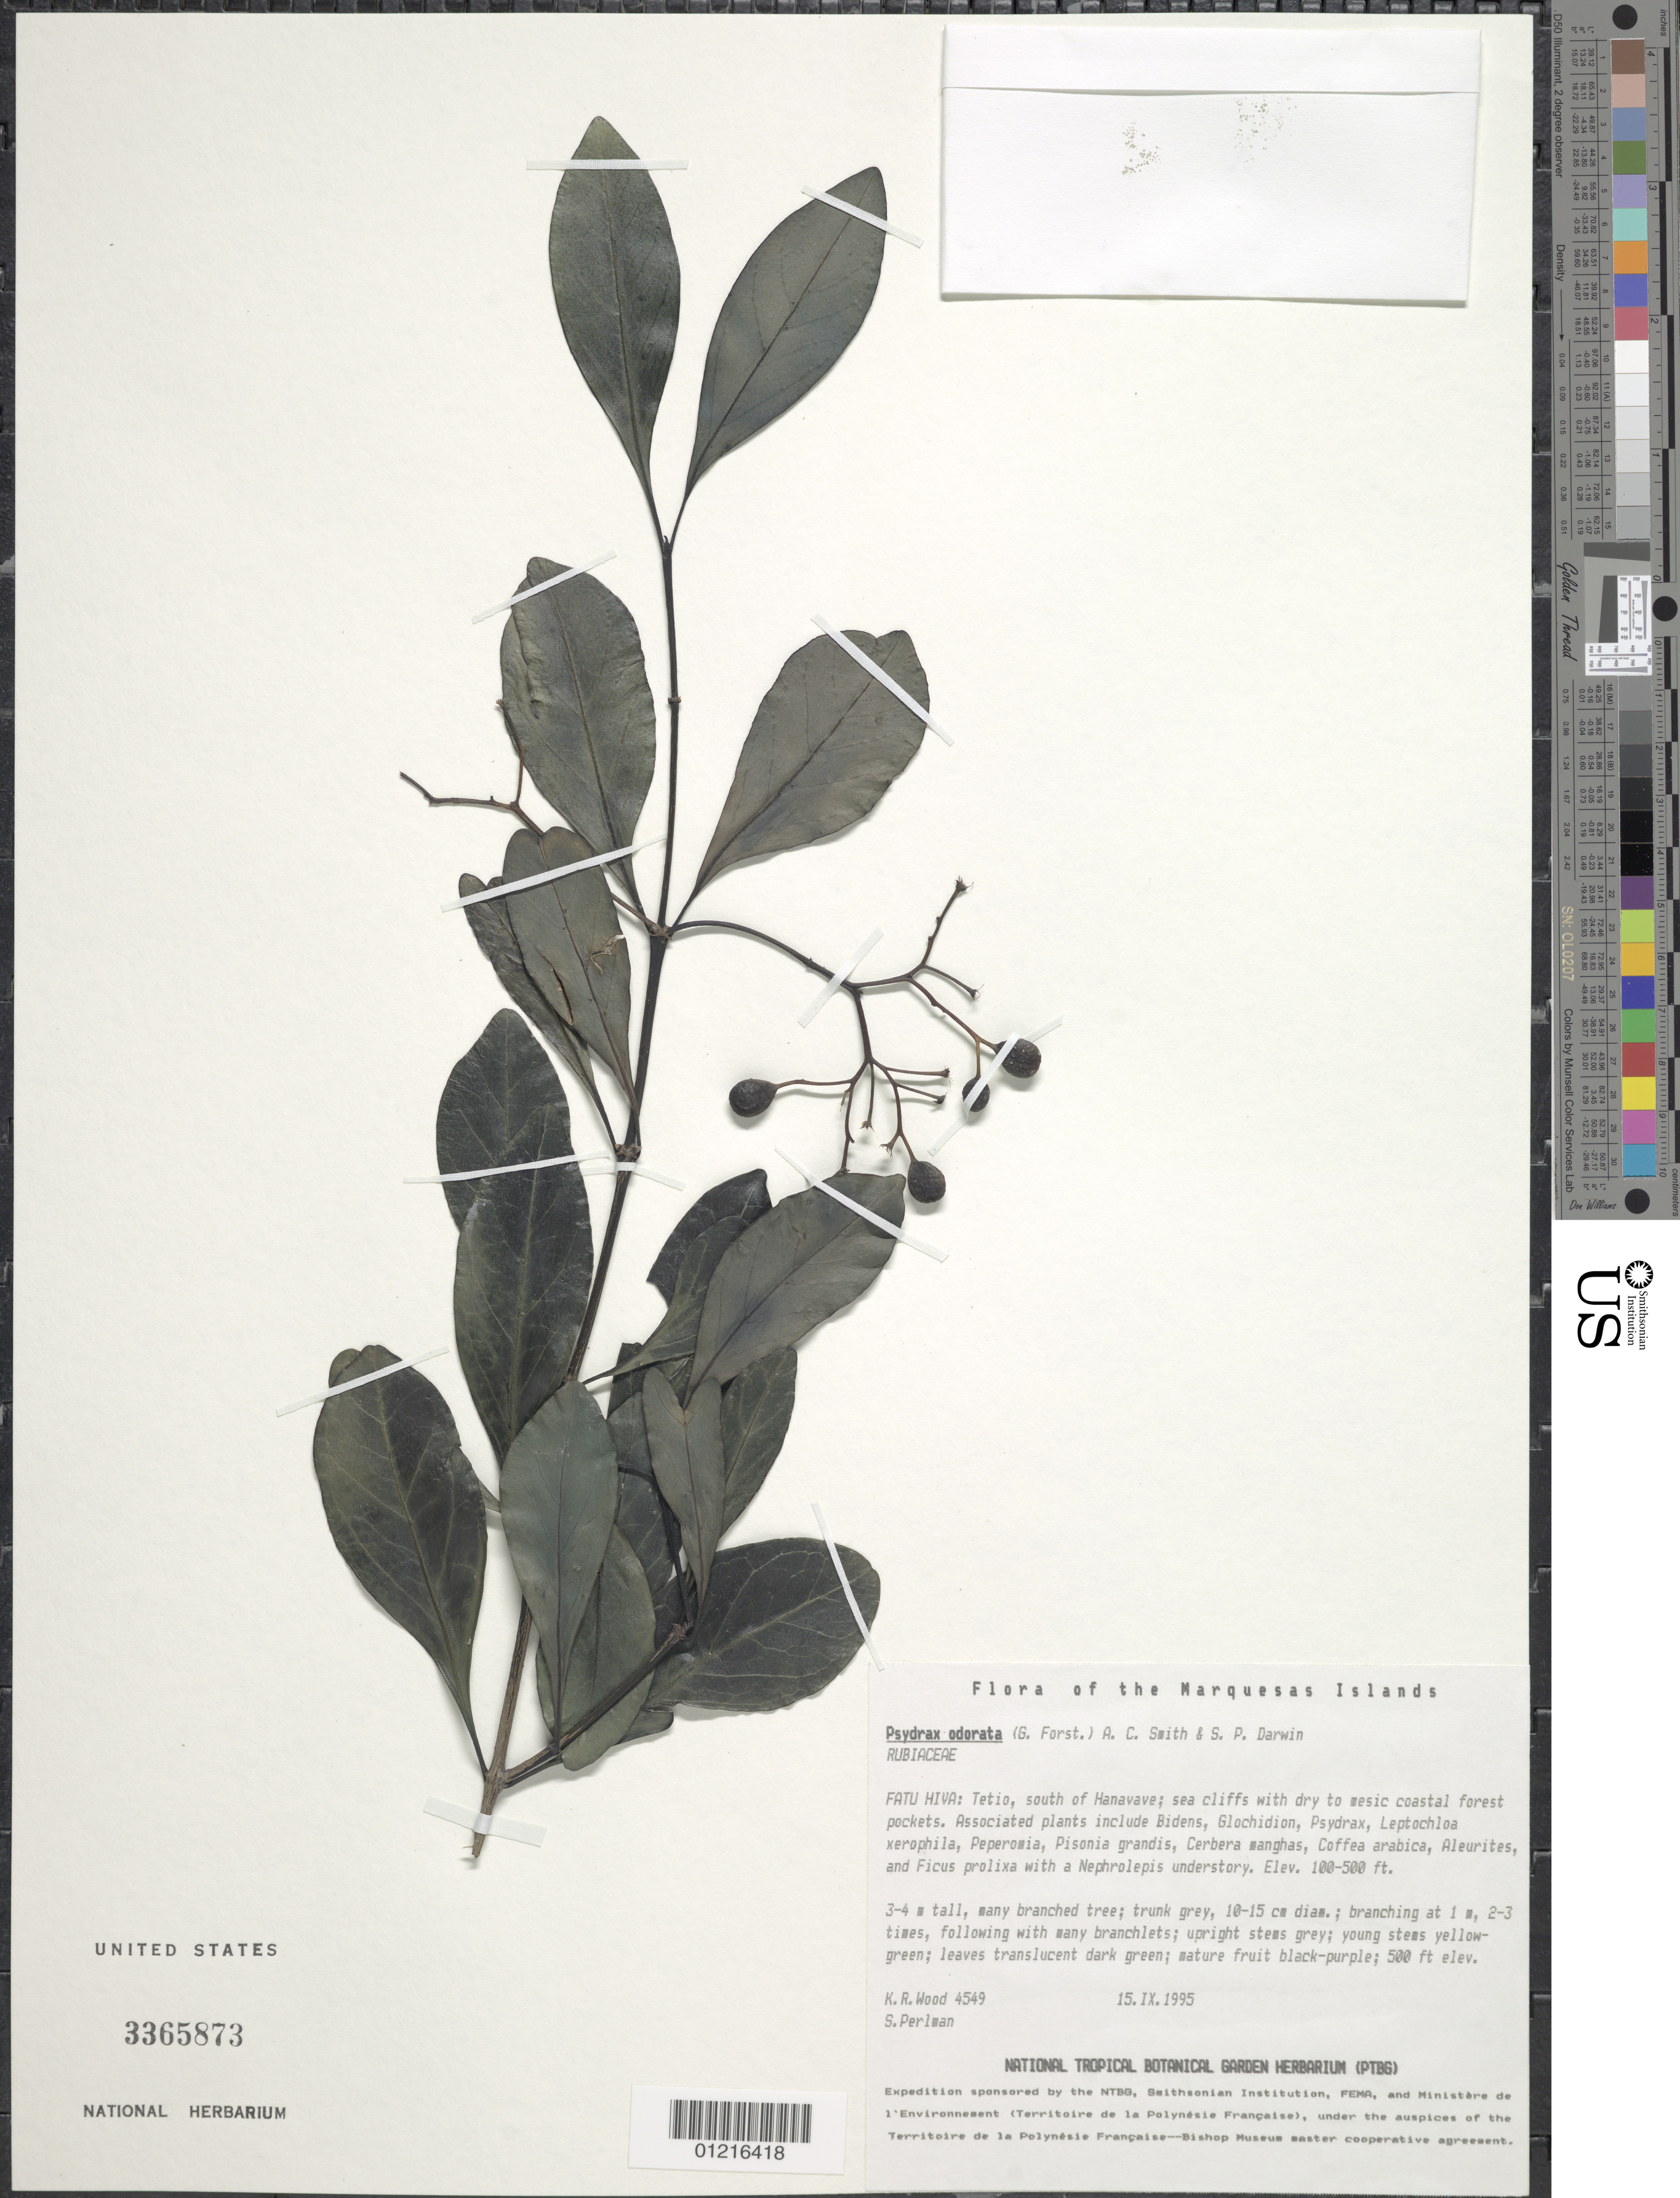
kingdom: Plantae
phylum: Tracheophyta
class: Magnoliopsida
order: Gentianales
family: Rubiaceae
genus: Psydrax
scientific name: Psydrax odorata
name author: (G. Forst.) A.C. Sm. & S.P. Darwin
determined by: Lorence, David H., (PTBG), National Tropical Botanical Garden (UNITED STATES)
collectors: K. R. Wood & S. P. Perlman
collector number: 4549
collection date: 1995-09-15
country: French Polynesia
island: Fatu Hiva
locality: Tetio, S of Hanavave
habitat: Coastal sea cliffs w/ dry to mesic coastal forest pockets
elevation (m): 152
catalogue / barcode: US 3365873